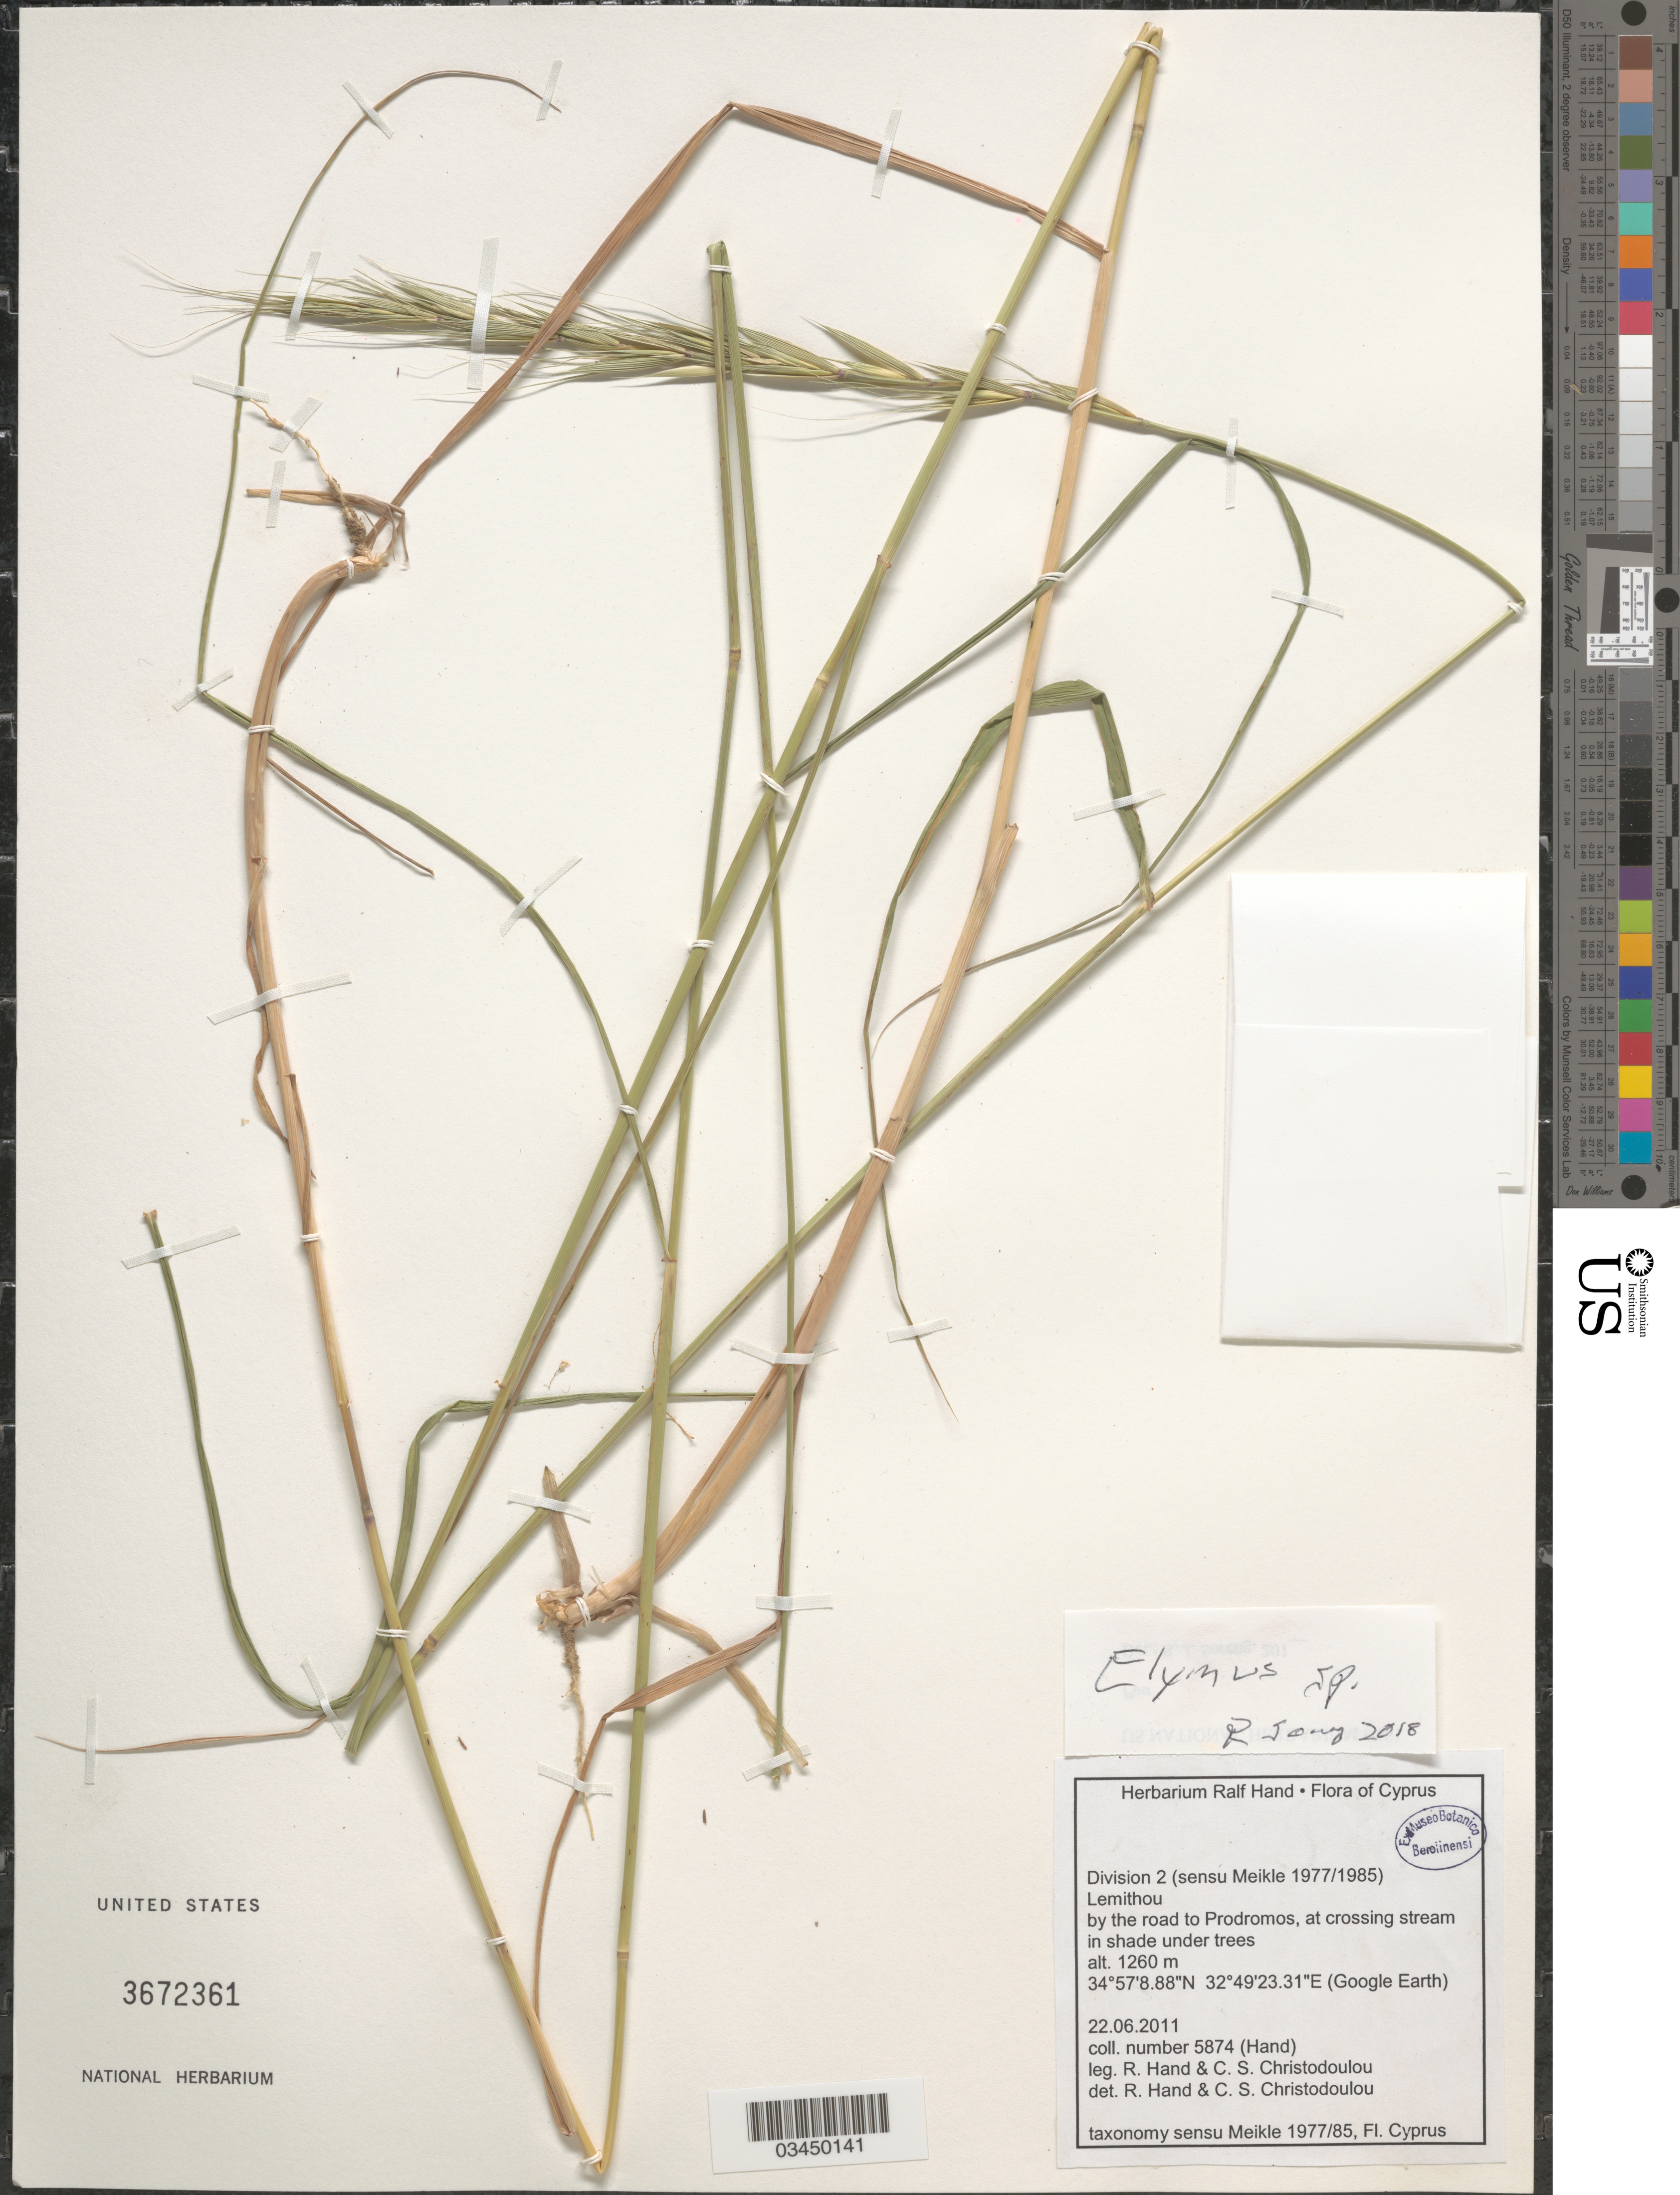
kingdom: Plantae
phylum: Tracheophyta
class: Liliopsida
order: Poales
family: Poaceae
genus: Elymus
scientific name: Elymus sp.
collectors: R. Hand & C. Christodoulou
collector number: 5874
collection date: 2011-06-22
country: Cyprus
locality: Division 2 (sensu Meikle 1977/1985). Lemithou by the road to Prodromos, at crossing stream.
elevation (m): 1260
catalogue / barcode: US 3672361